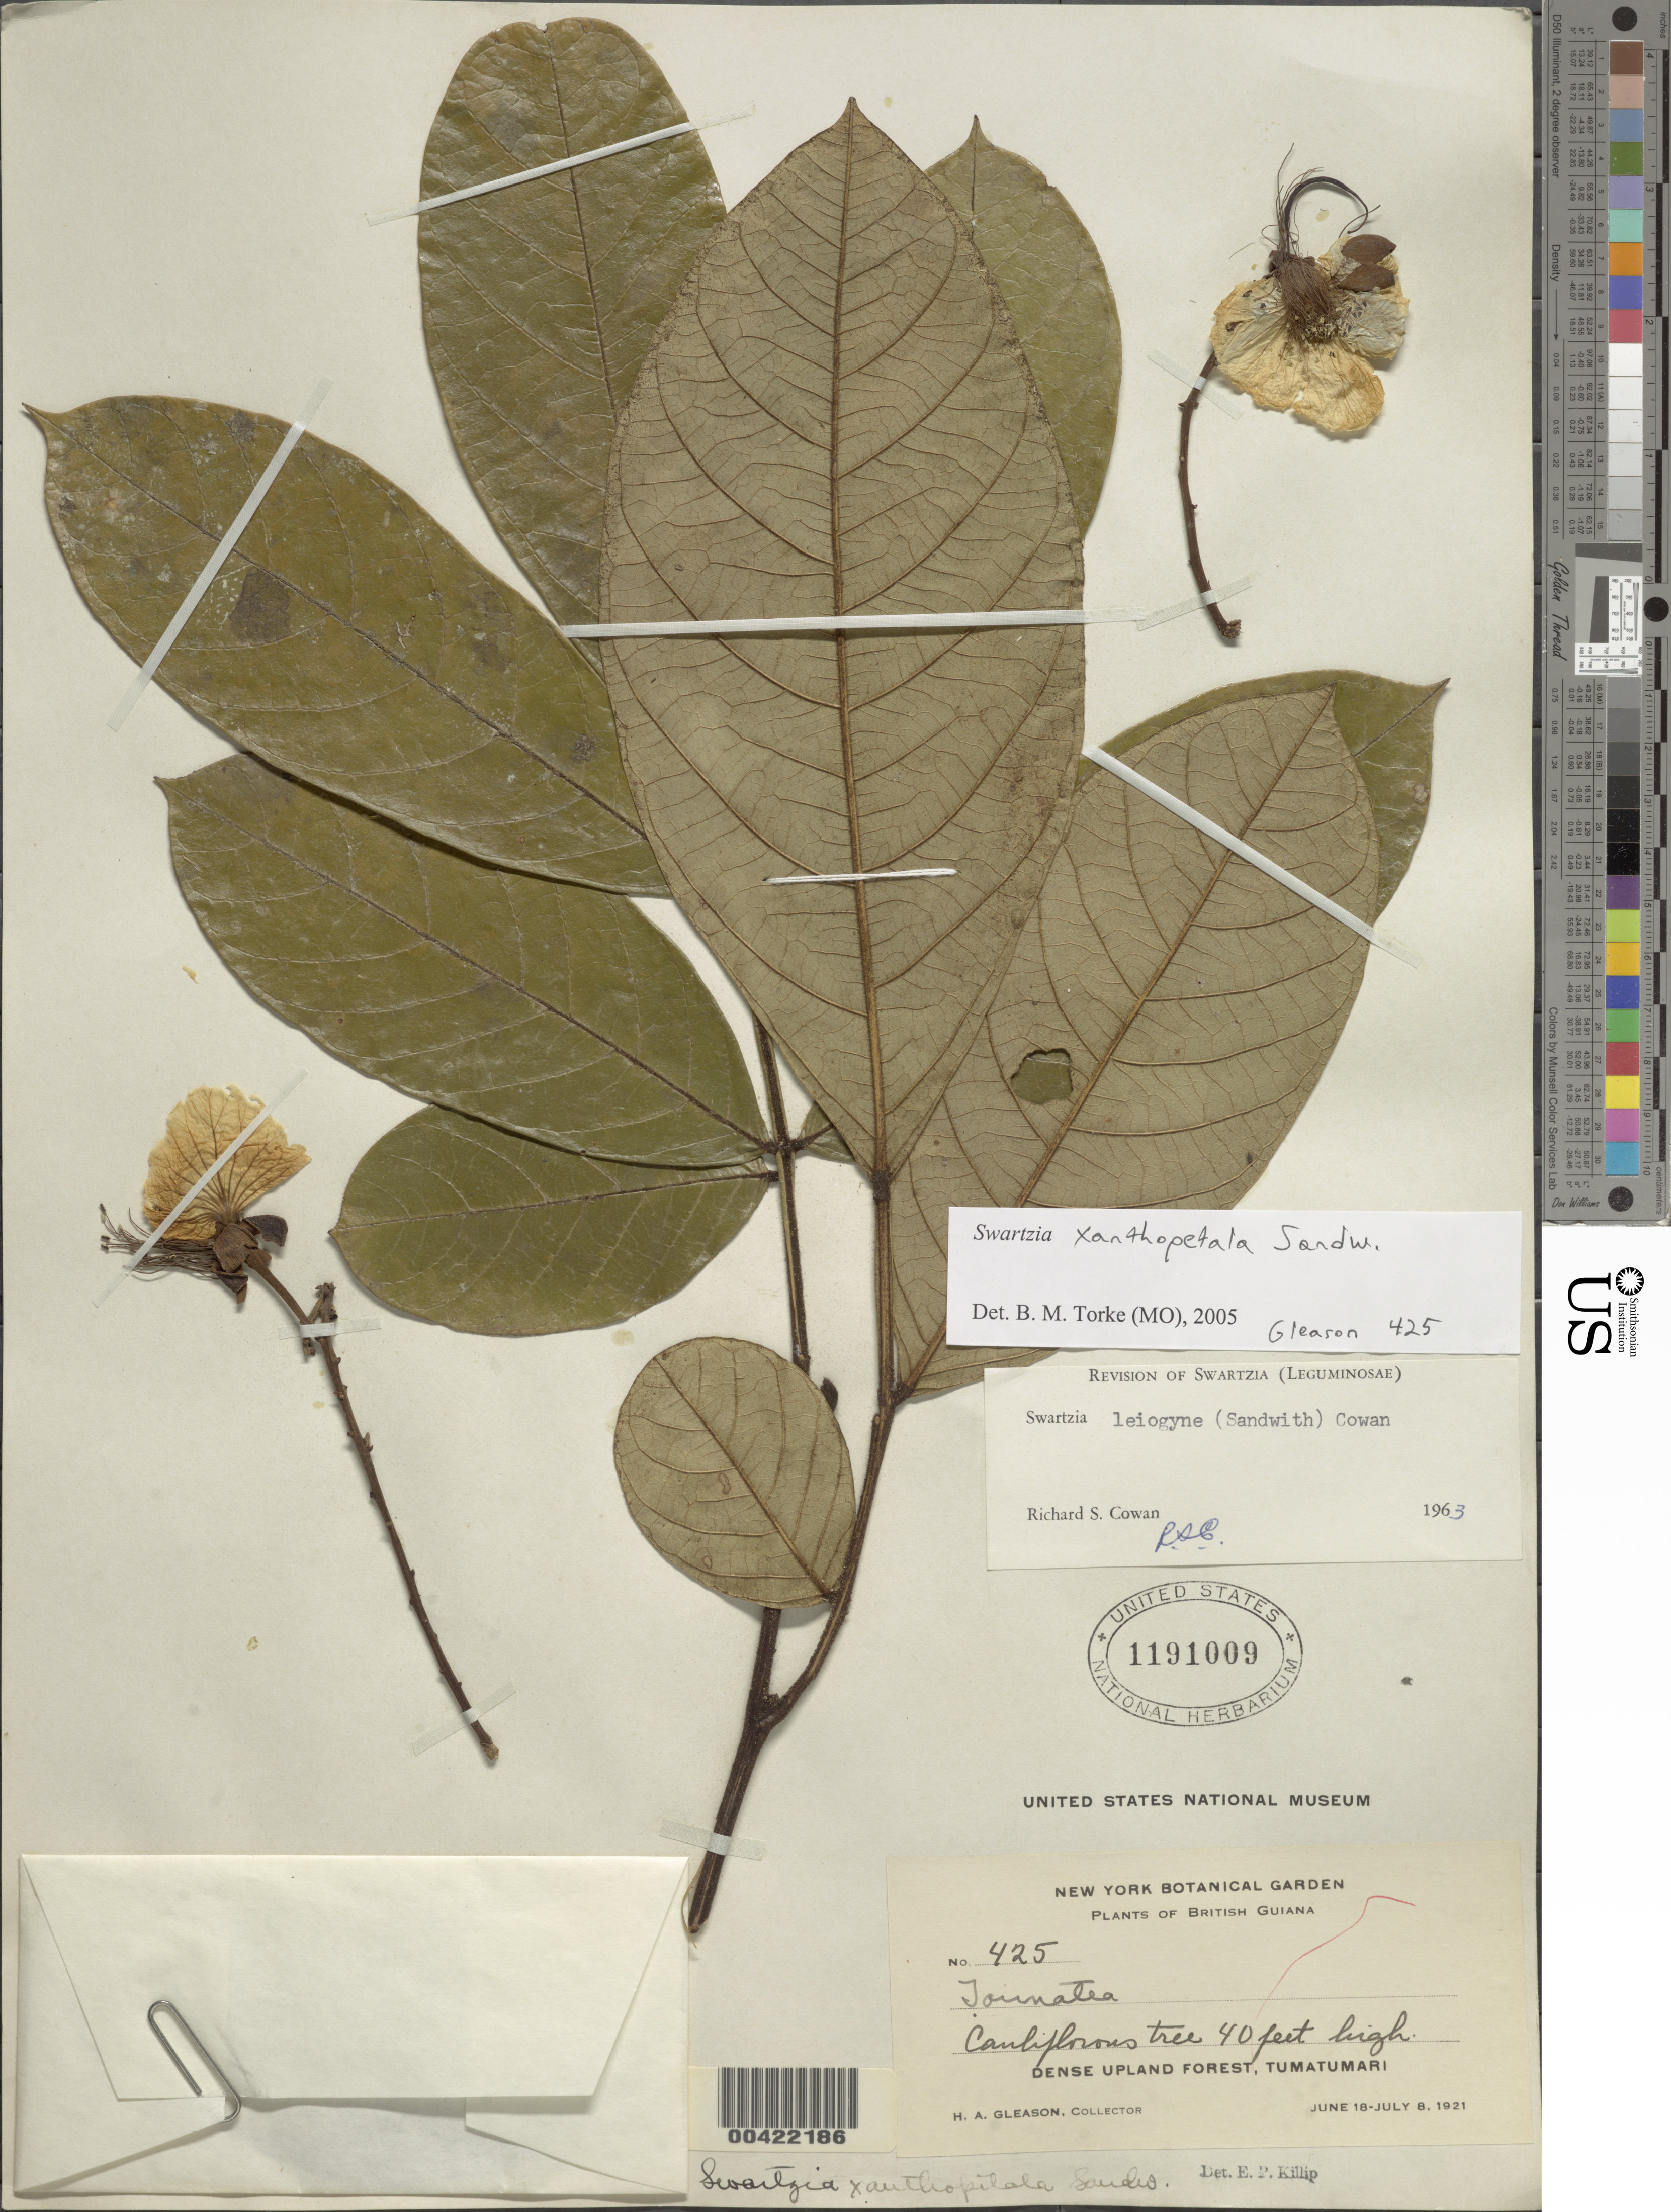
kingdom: Plantae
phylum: Tracheophyta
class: Magnoliopsida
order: Fabales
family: Fabaceae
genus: Swartzia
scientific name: Swartzia xanthopetala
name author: Sandwith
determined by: Torke, B. M., (MO)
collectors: H. A. Gleason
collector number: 425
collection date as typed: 18 Jun 1921 to 08 Jul 1921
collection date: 1921-06-18/1921-07-08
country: Guyana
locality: Tumatumari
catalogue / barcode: US 1191009